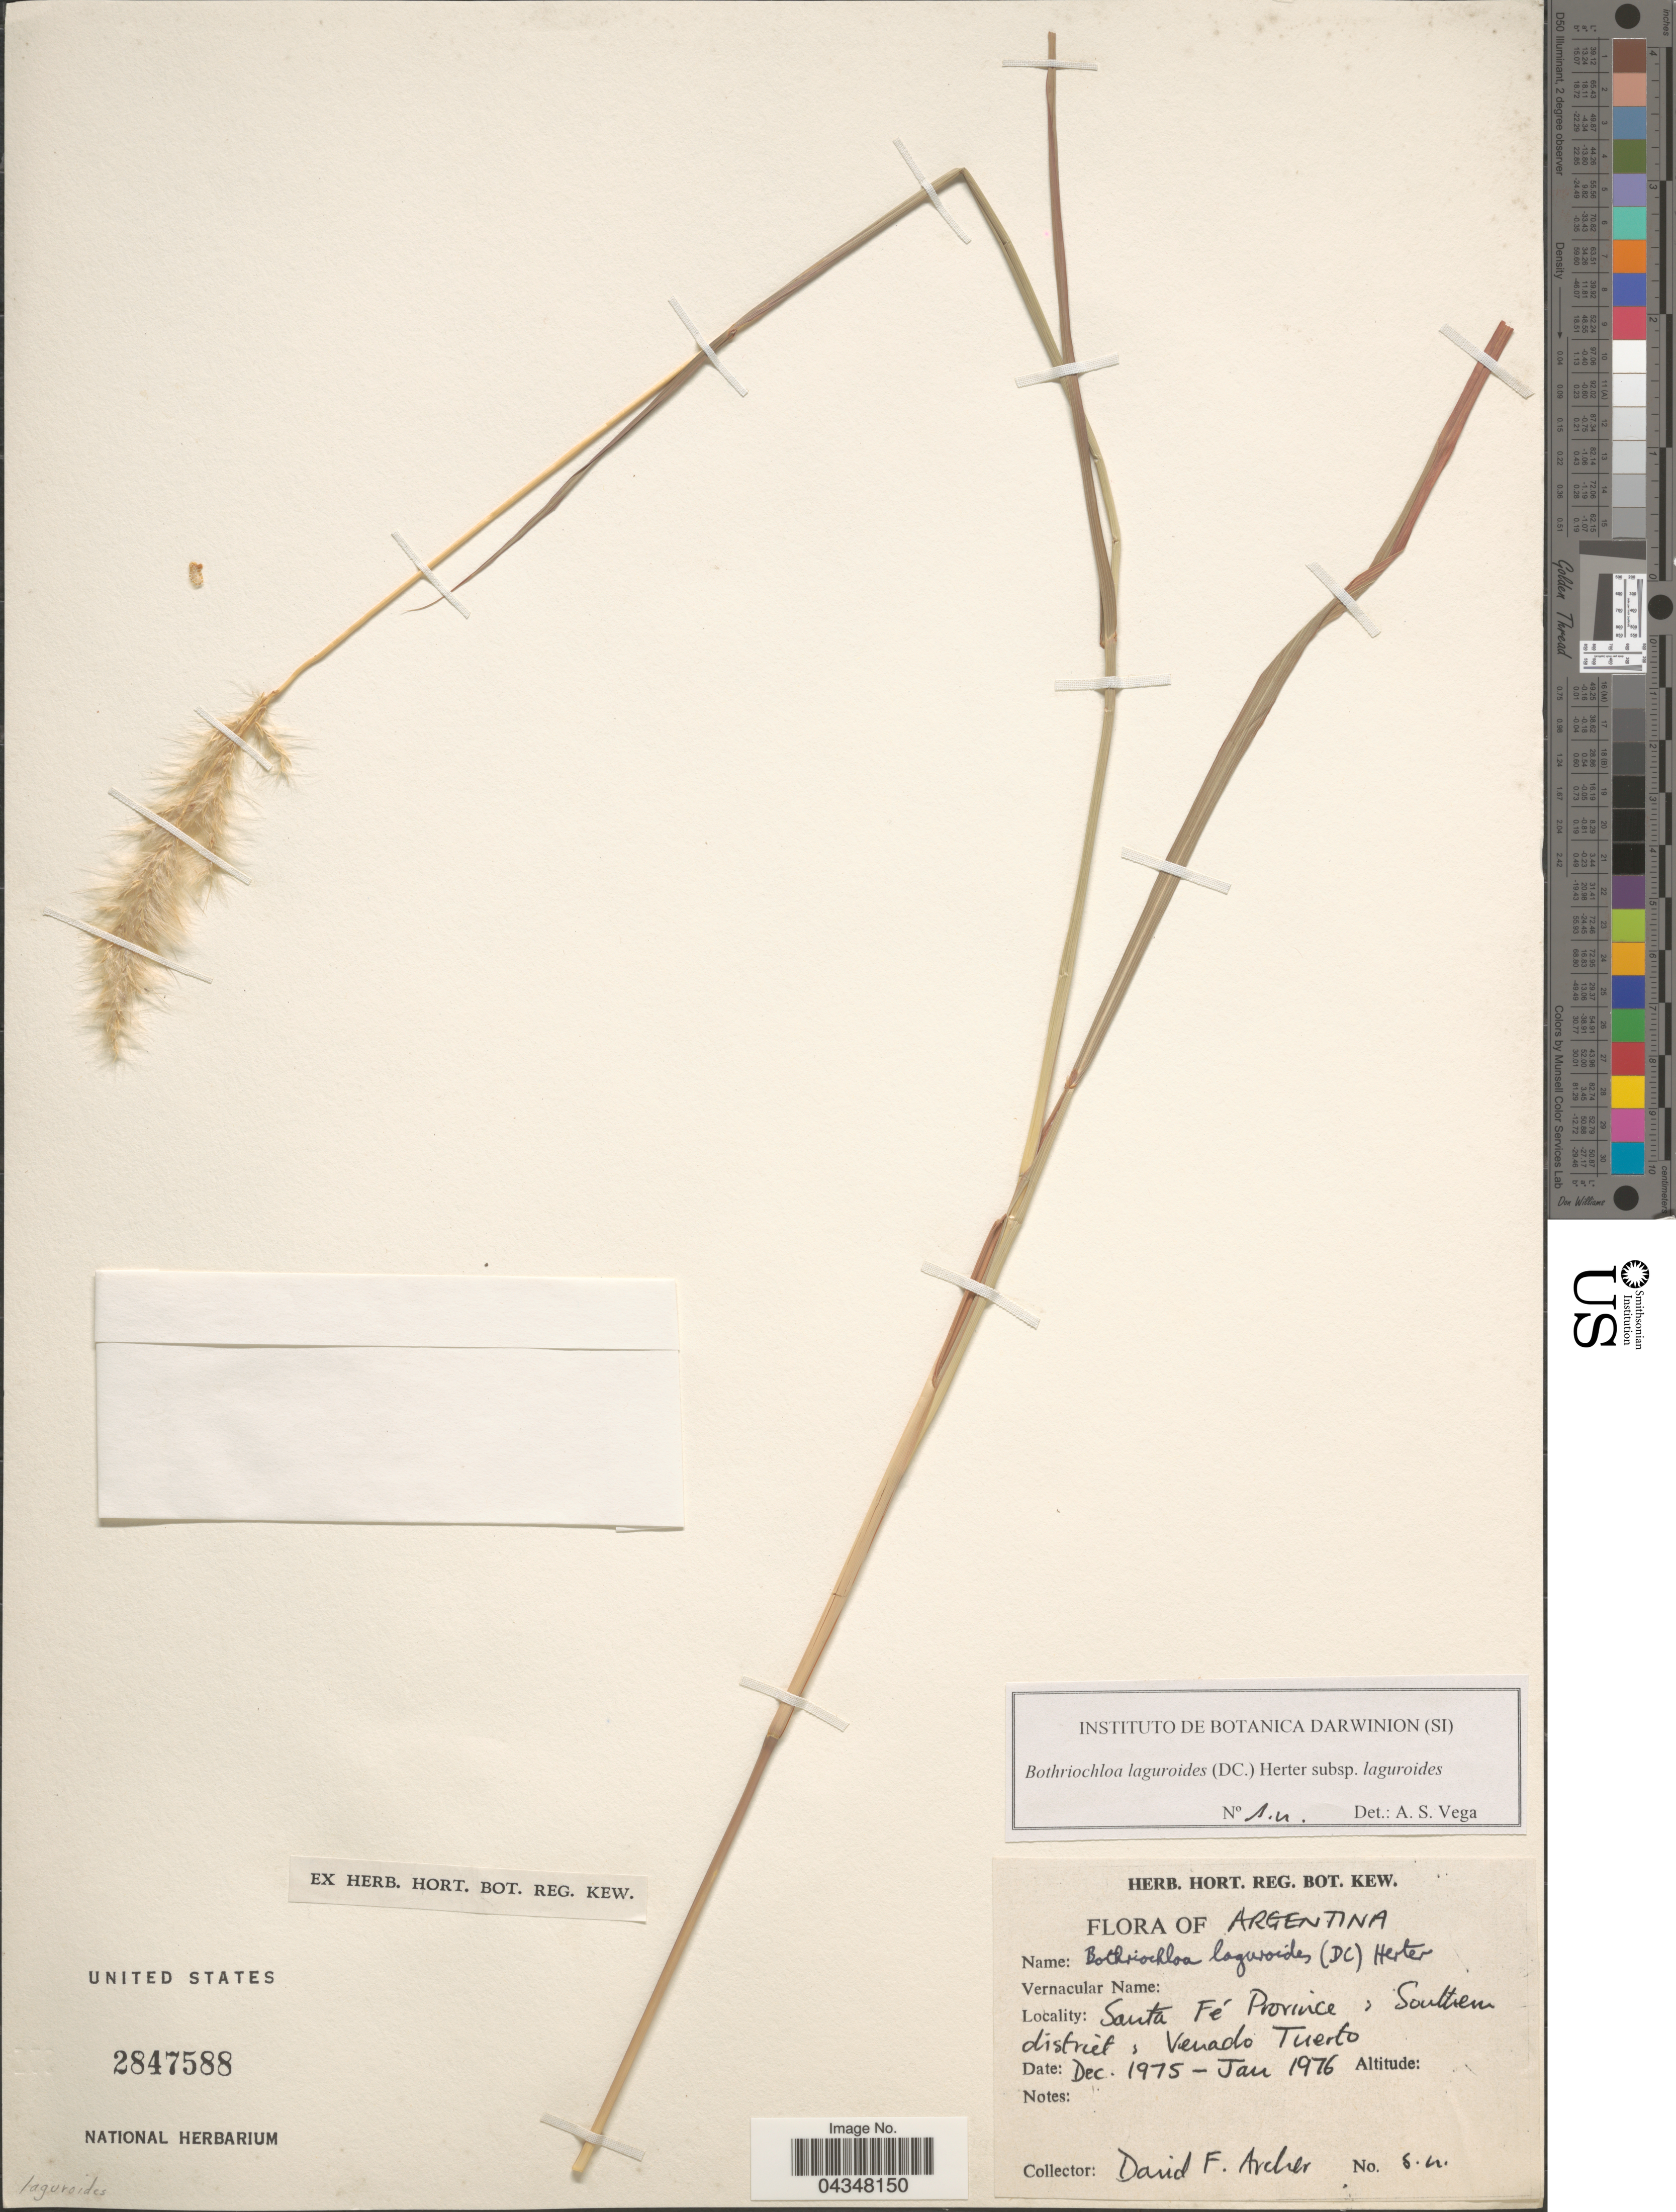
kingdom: Plantae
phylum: Tracheophyta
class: Liliopsida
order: Poales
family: Poaceae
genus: Bothriochloa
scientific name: Bothriochloa laguroides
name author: (DC.) Herter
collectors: D. Archer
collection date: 1975-12/1976-01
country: Argentina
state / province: Santa Fe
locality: Southern district, Venado Tuerto.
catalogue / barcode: US 2847588